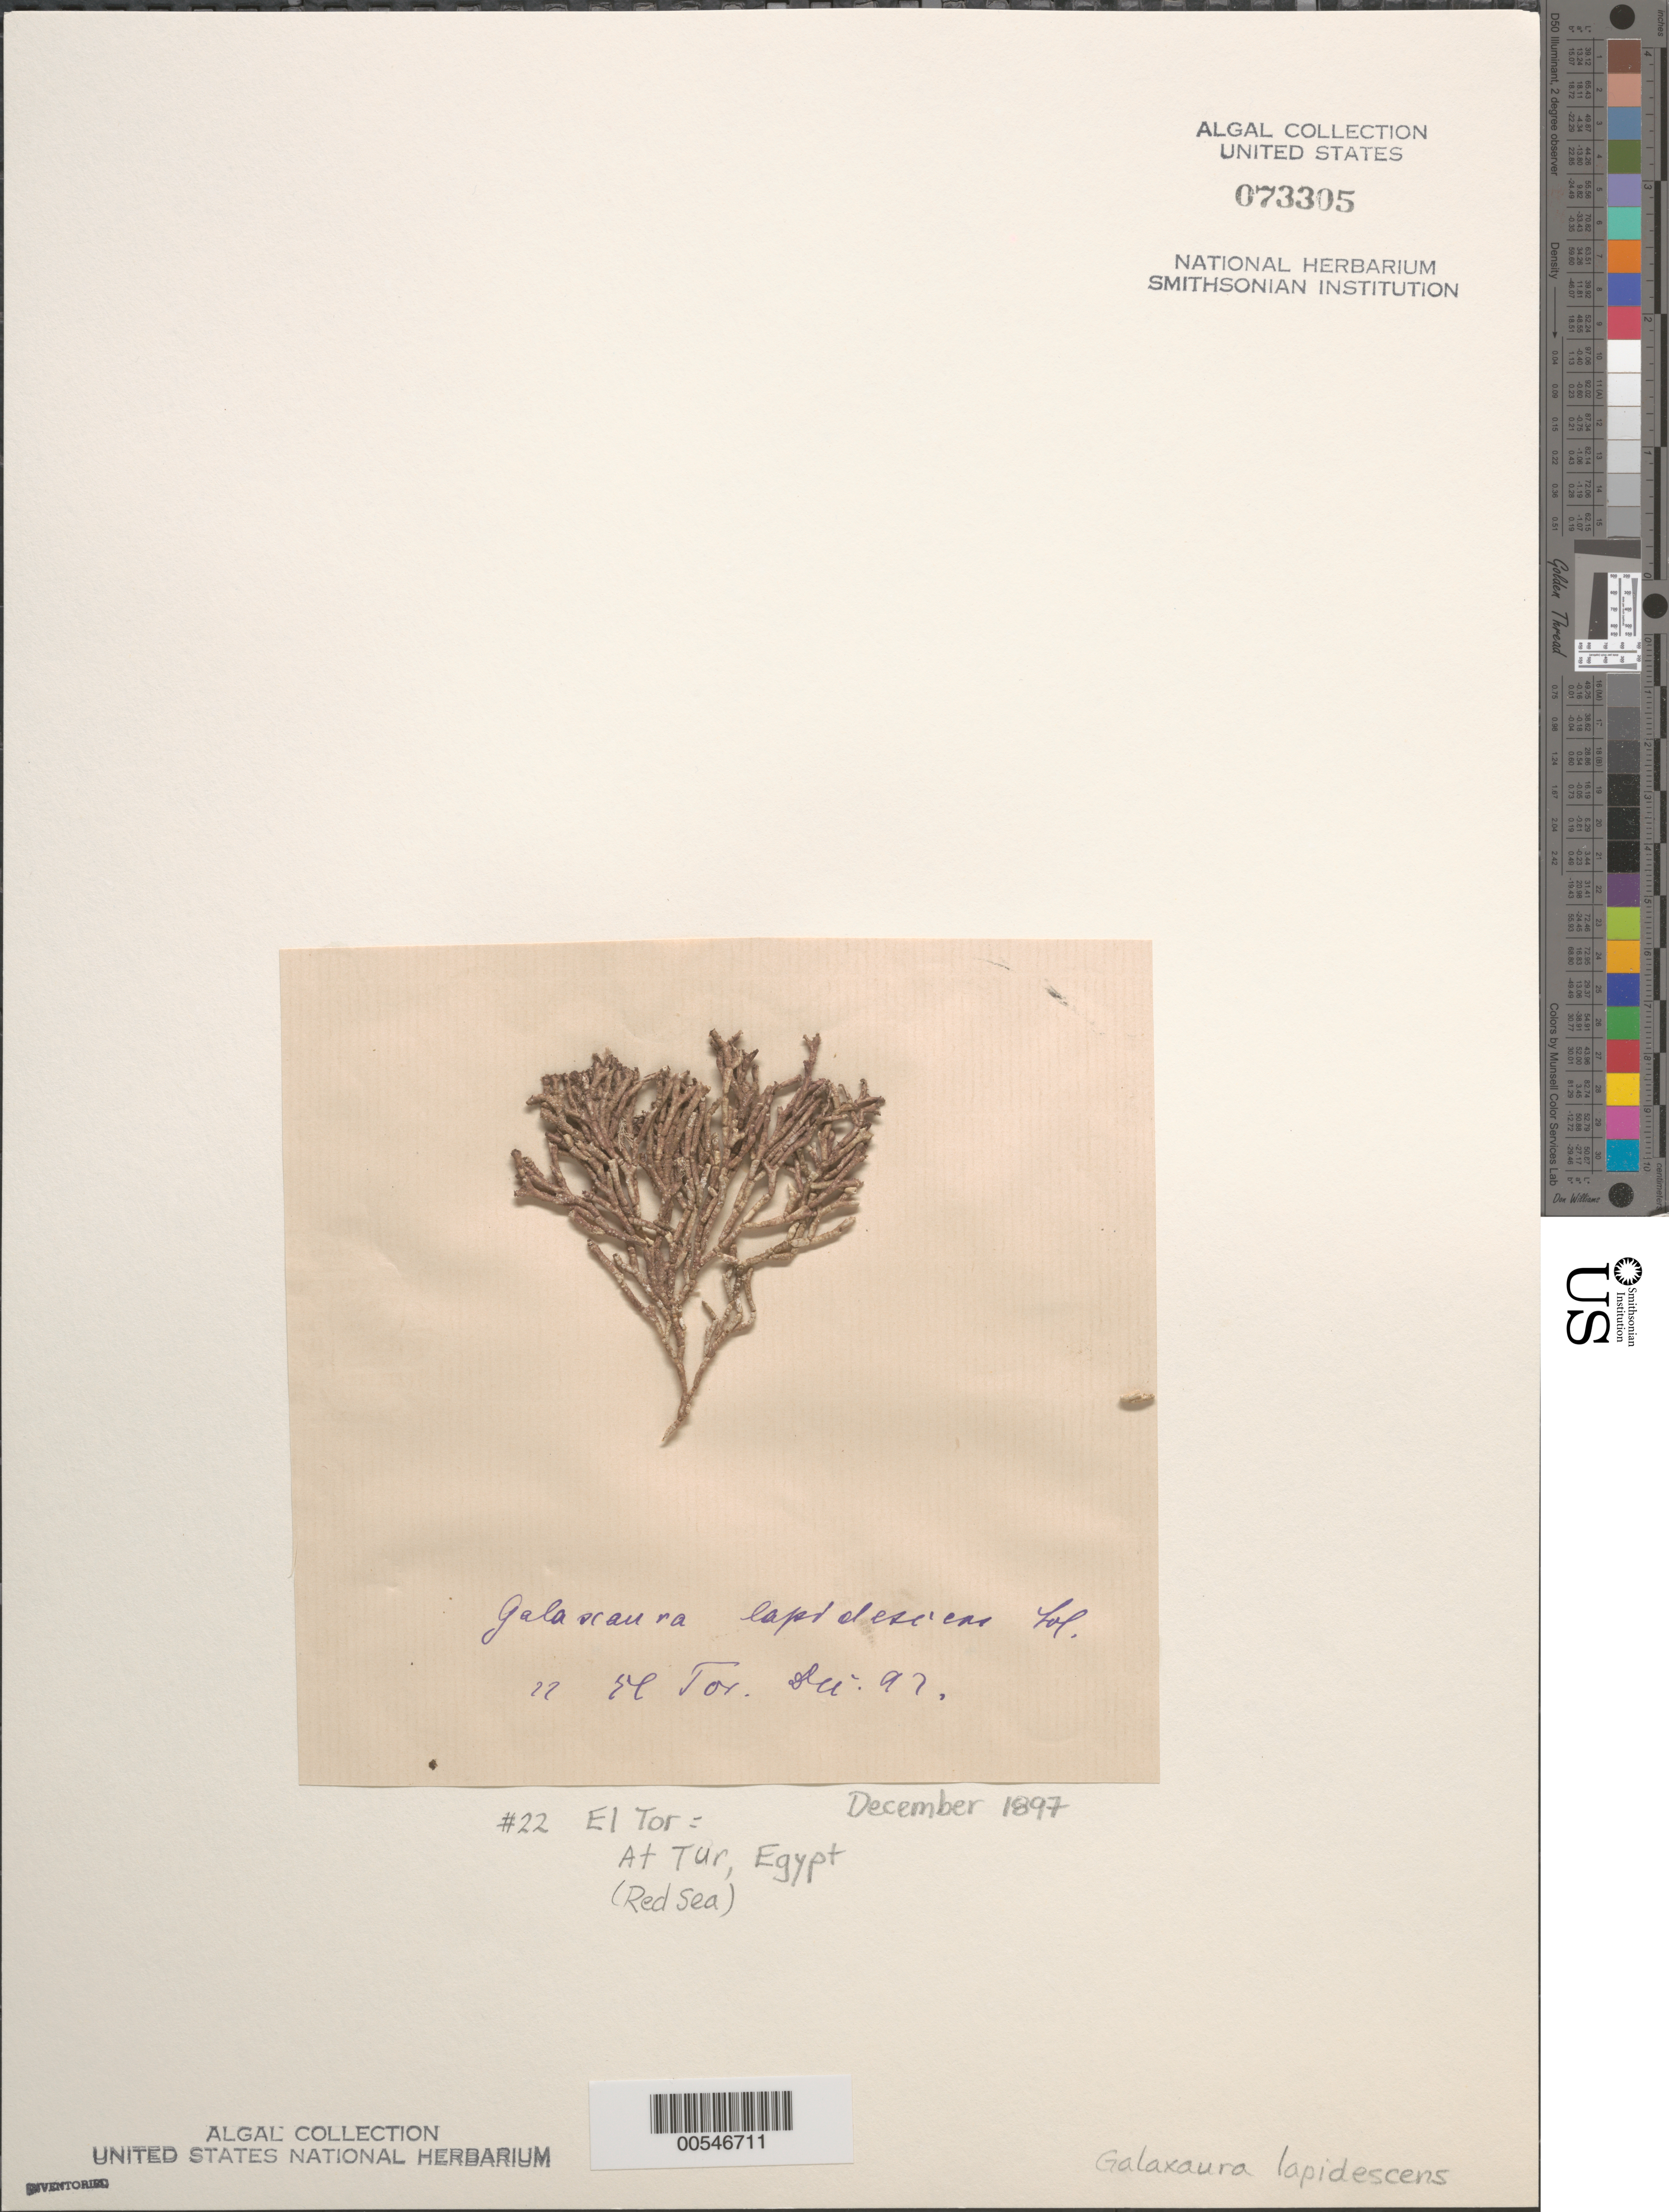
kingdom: Plantae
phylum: Rhodophyta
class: Florideophyceae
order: Nemaliales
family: Galaxauraceae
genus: Galaxaura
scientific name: Galaxaura rugosa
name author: (Ellis & Sol.) J.V.Lamouroux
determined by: Algae name updating Project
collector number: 22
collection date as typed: Dec 1897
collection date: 1897-12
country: Egypt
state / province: Janub Sina'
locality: At Tur (El Tor), Red Sea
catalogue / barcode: US 73305